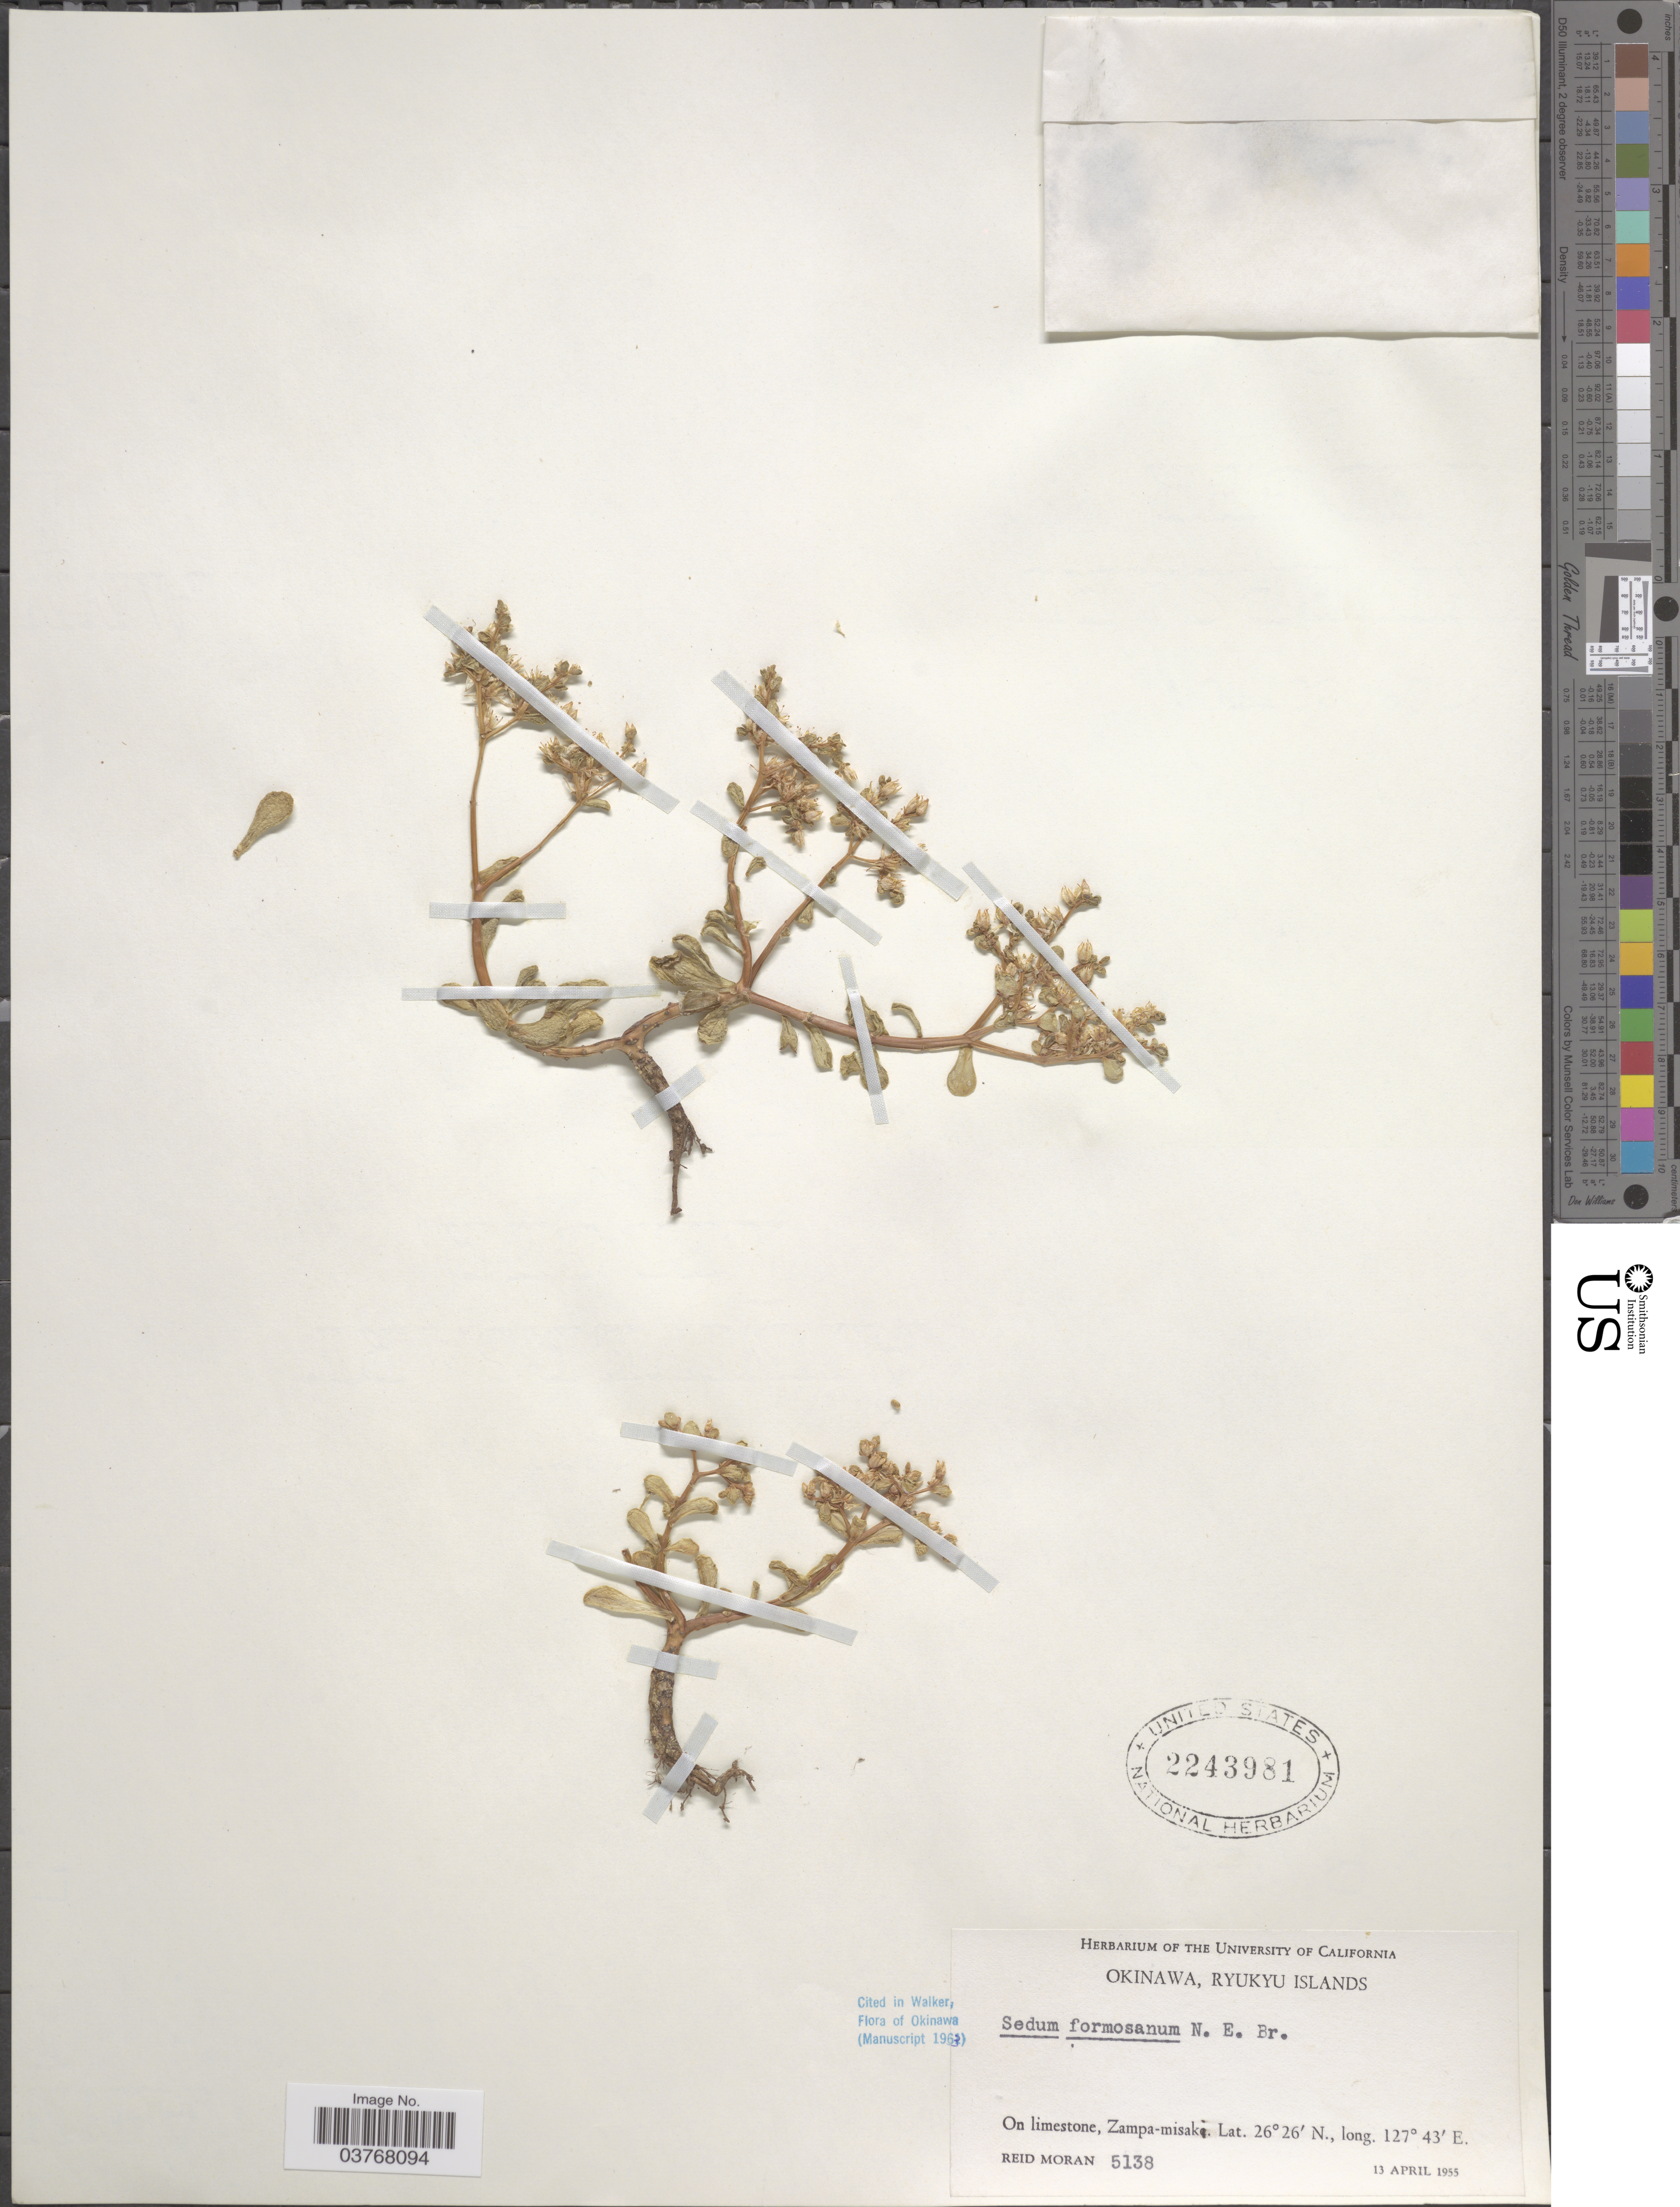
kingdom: Plantae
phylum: Tracheophyta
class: Magnoliopsida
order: Saxifragales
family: Crassulaceae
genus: Sedum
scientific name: Sedum formosanum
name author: N.E. Br.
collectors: R. V. Moran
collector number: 5138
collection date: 1955-04-13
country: Japan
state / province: Okinawa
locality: Ryukyu Islands. Zampa-misaki.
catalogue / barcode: US 2243981